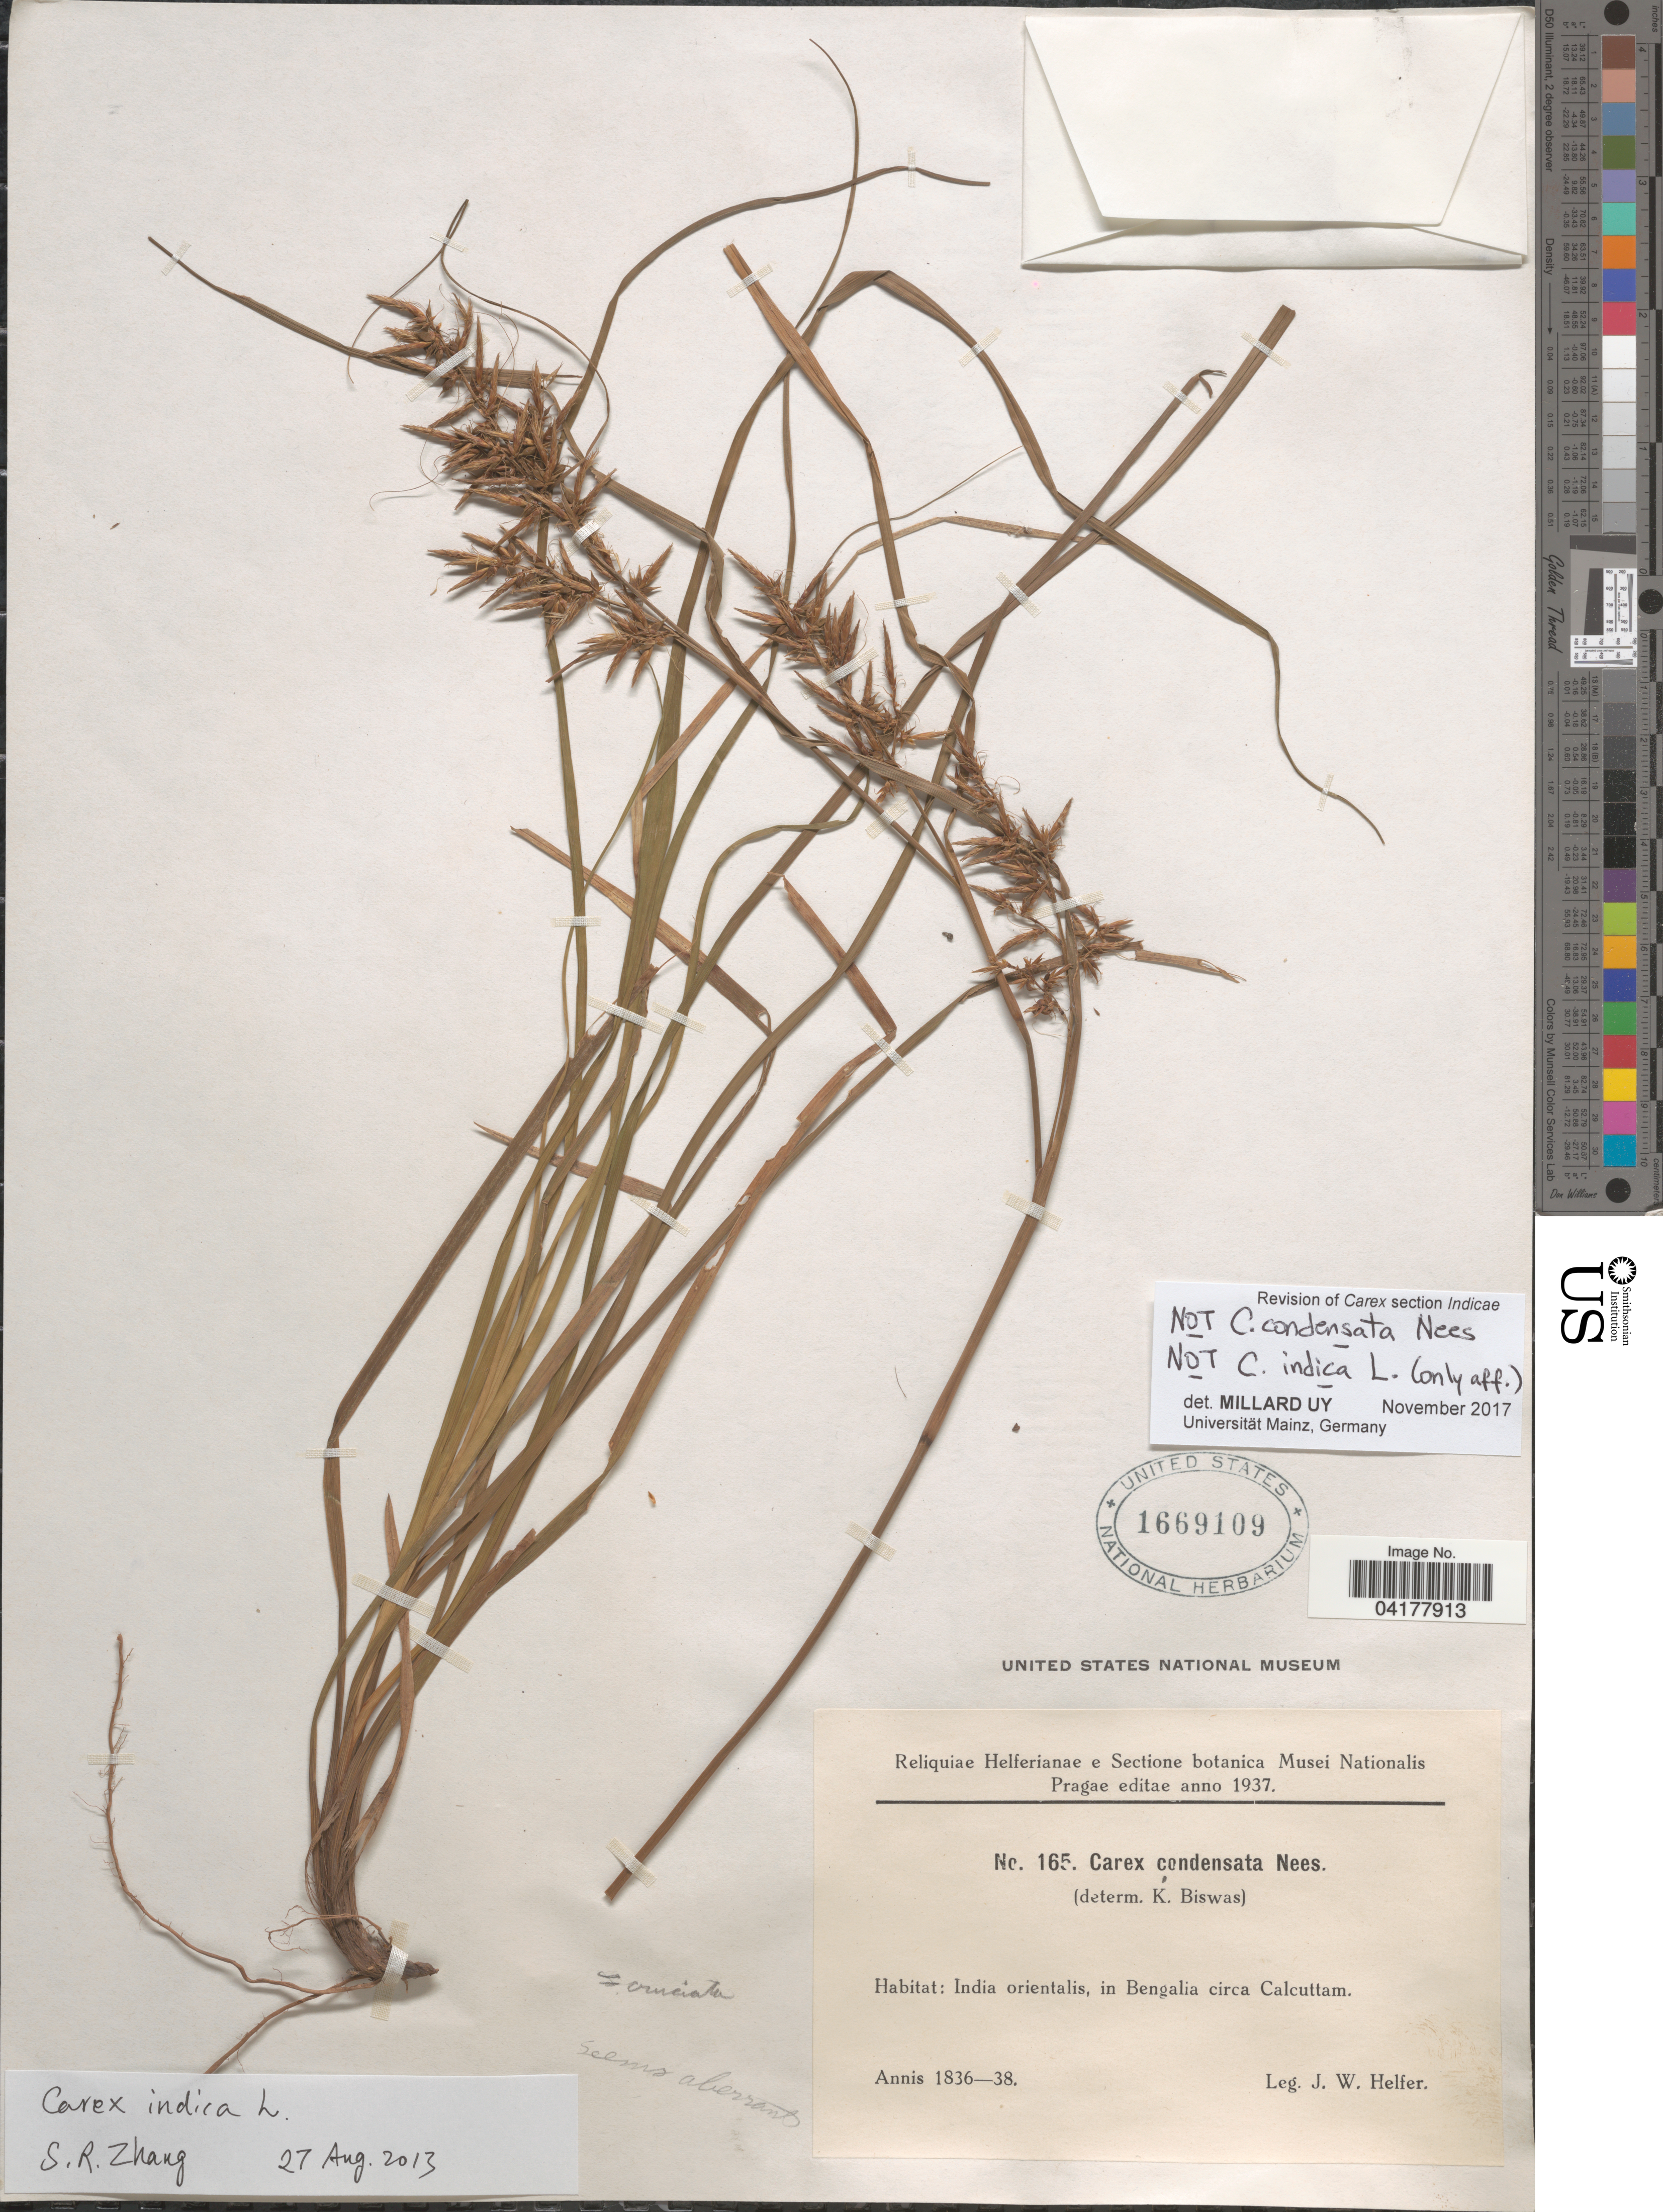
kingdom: Plantae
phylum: Tracheophyta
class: Liliopsida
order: Poales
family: Cyperaceae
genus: Carex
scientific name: Carex sp.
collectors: J. W. Helfer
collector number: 165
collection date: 1837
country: India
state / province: West Bengal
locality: India orientalis, in Bengalia circa Calcuttam.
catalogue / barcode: US 1669109